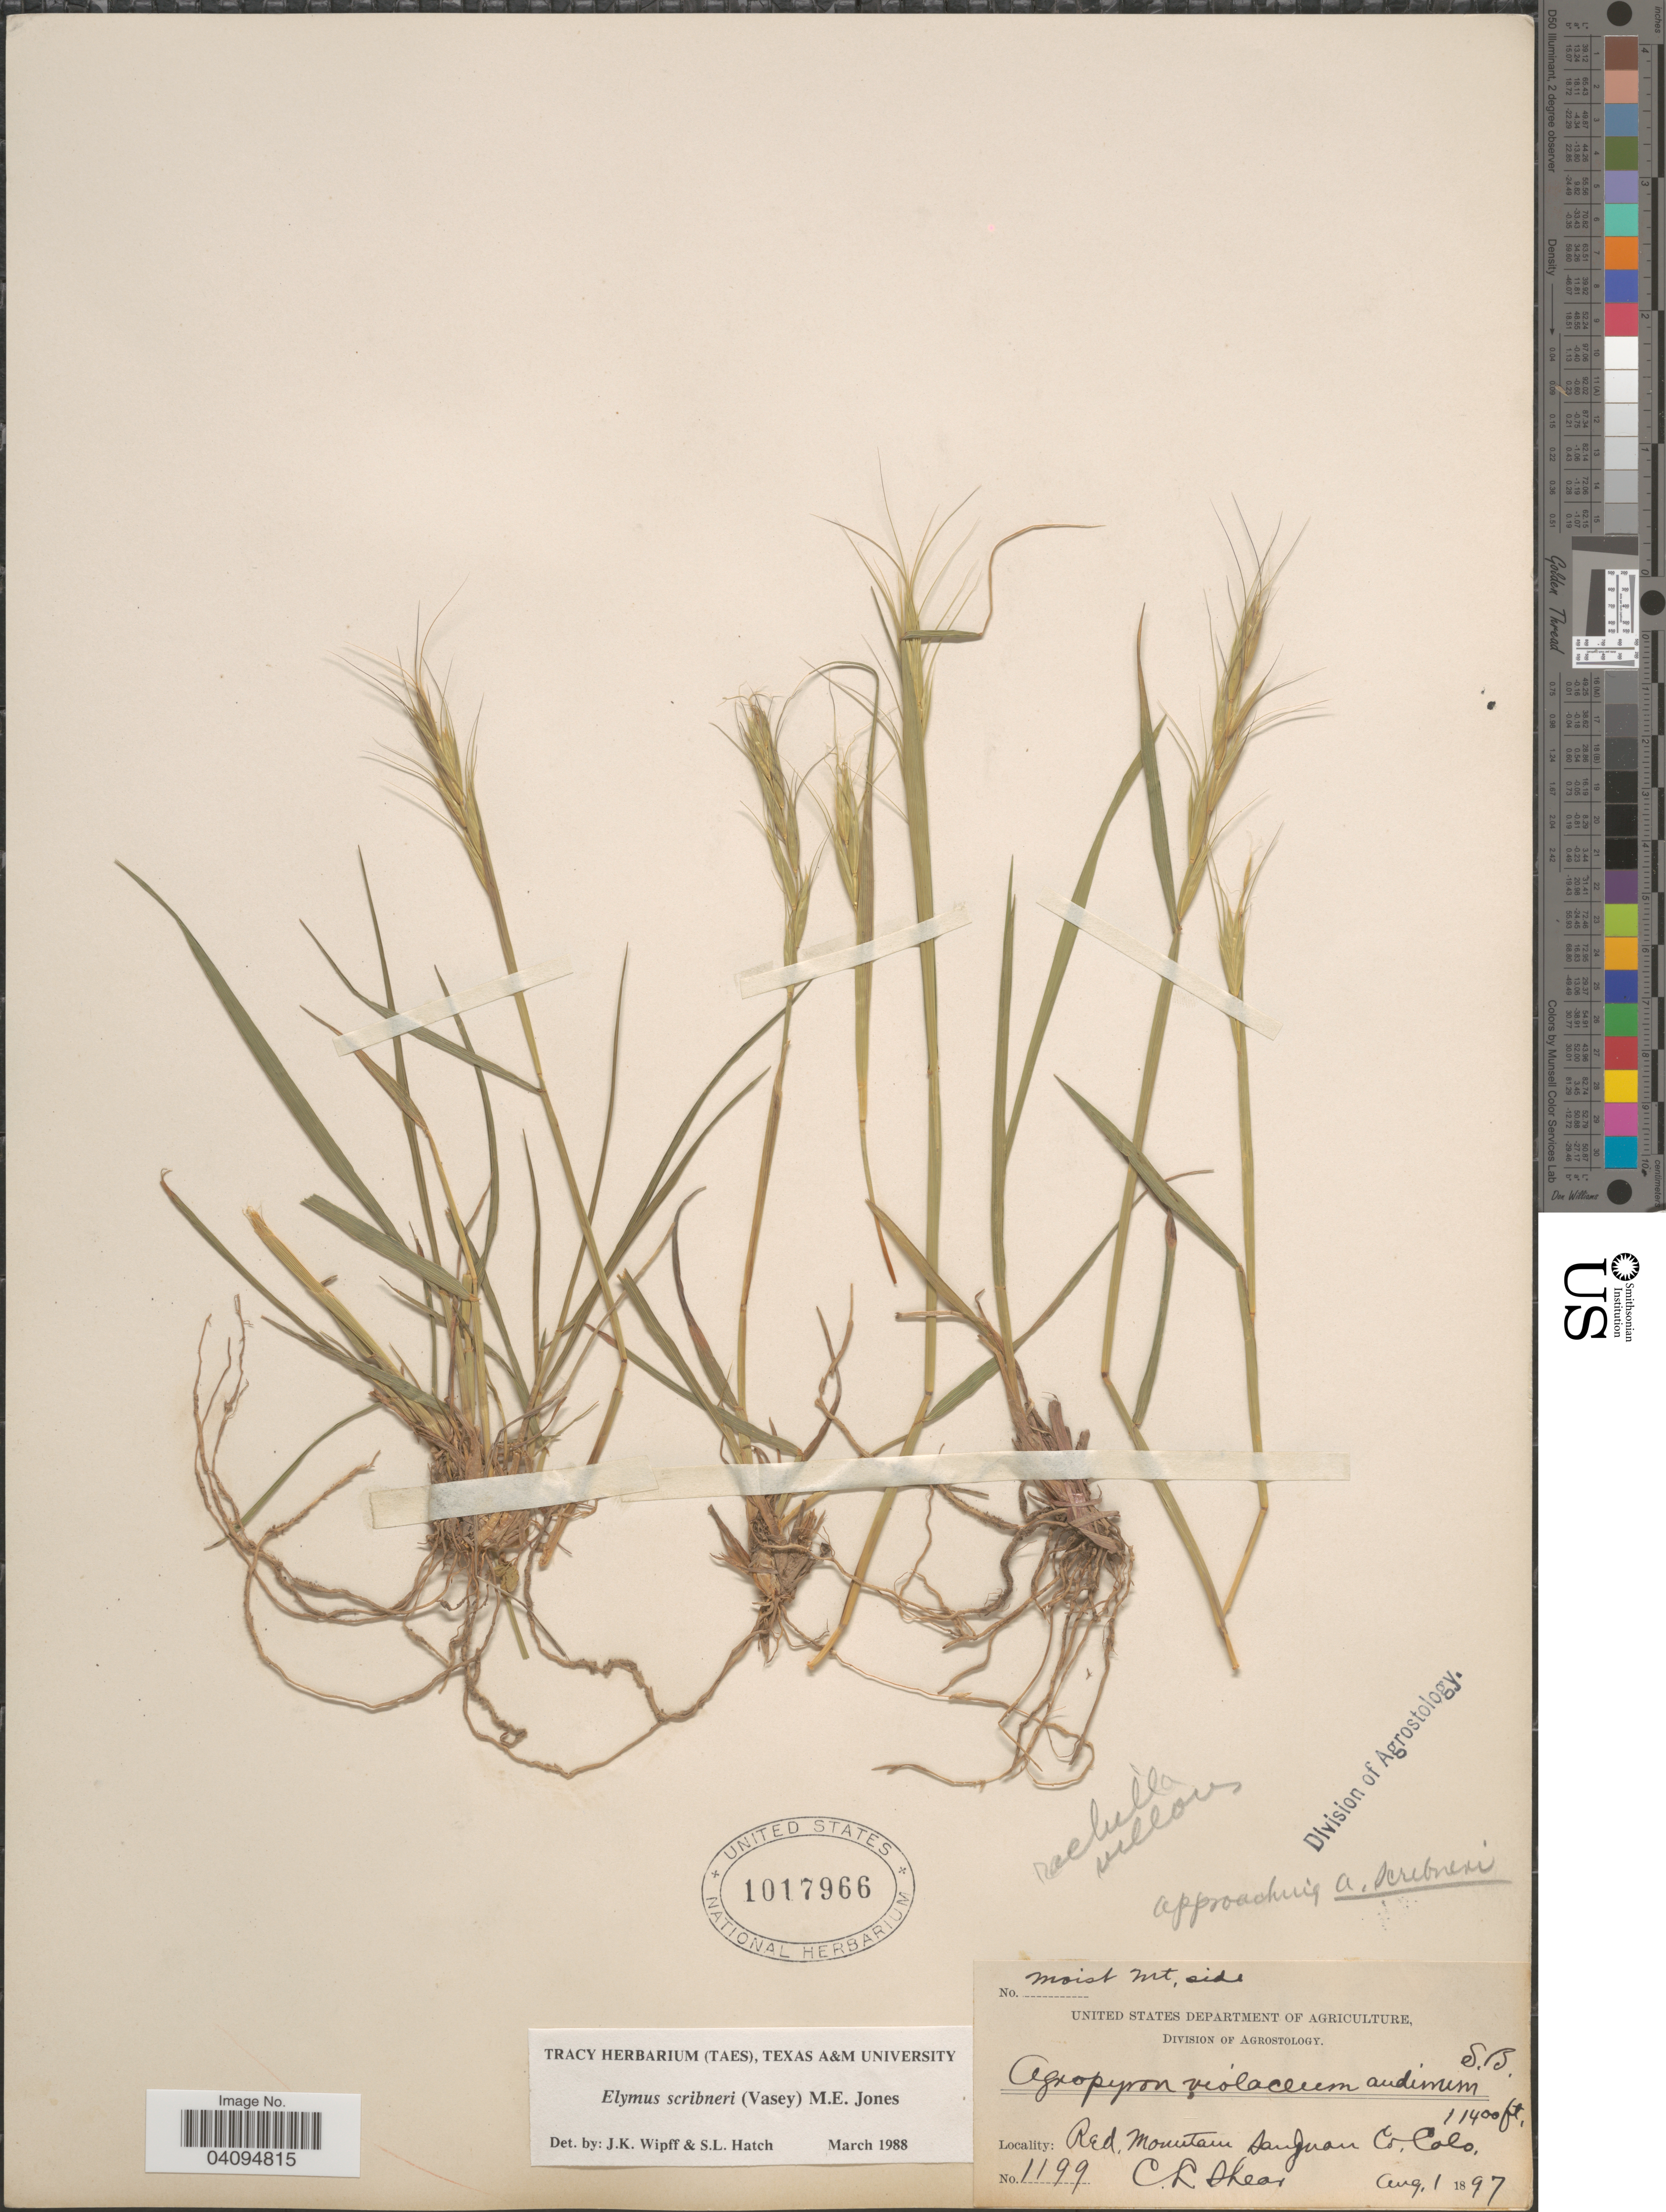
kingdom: Plantae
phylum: Tracheophyta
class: Liliopsida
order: Poales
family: Poaceae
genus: Elymus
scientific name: Elymus scribneri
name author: (Vasey) M.E. Jones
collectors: C. L. Shear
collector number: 1199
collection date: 1897-08-01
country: United States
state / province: Colorado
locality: Red, Mountain San Juan Co. moist mountain side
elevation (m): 3475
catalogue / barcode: US 1017966